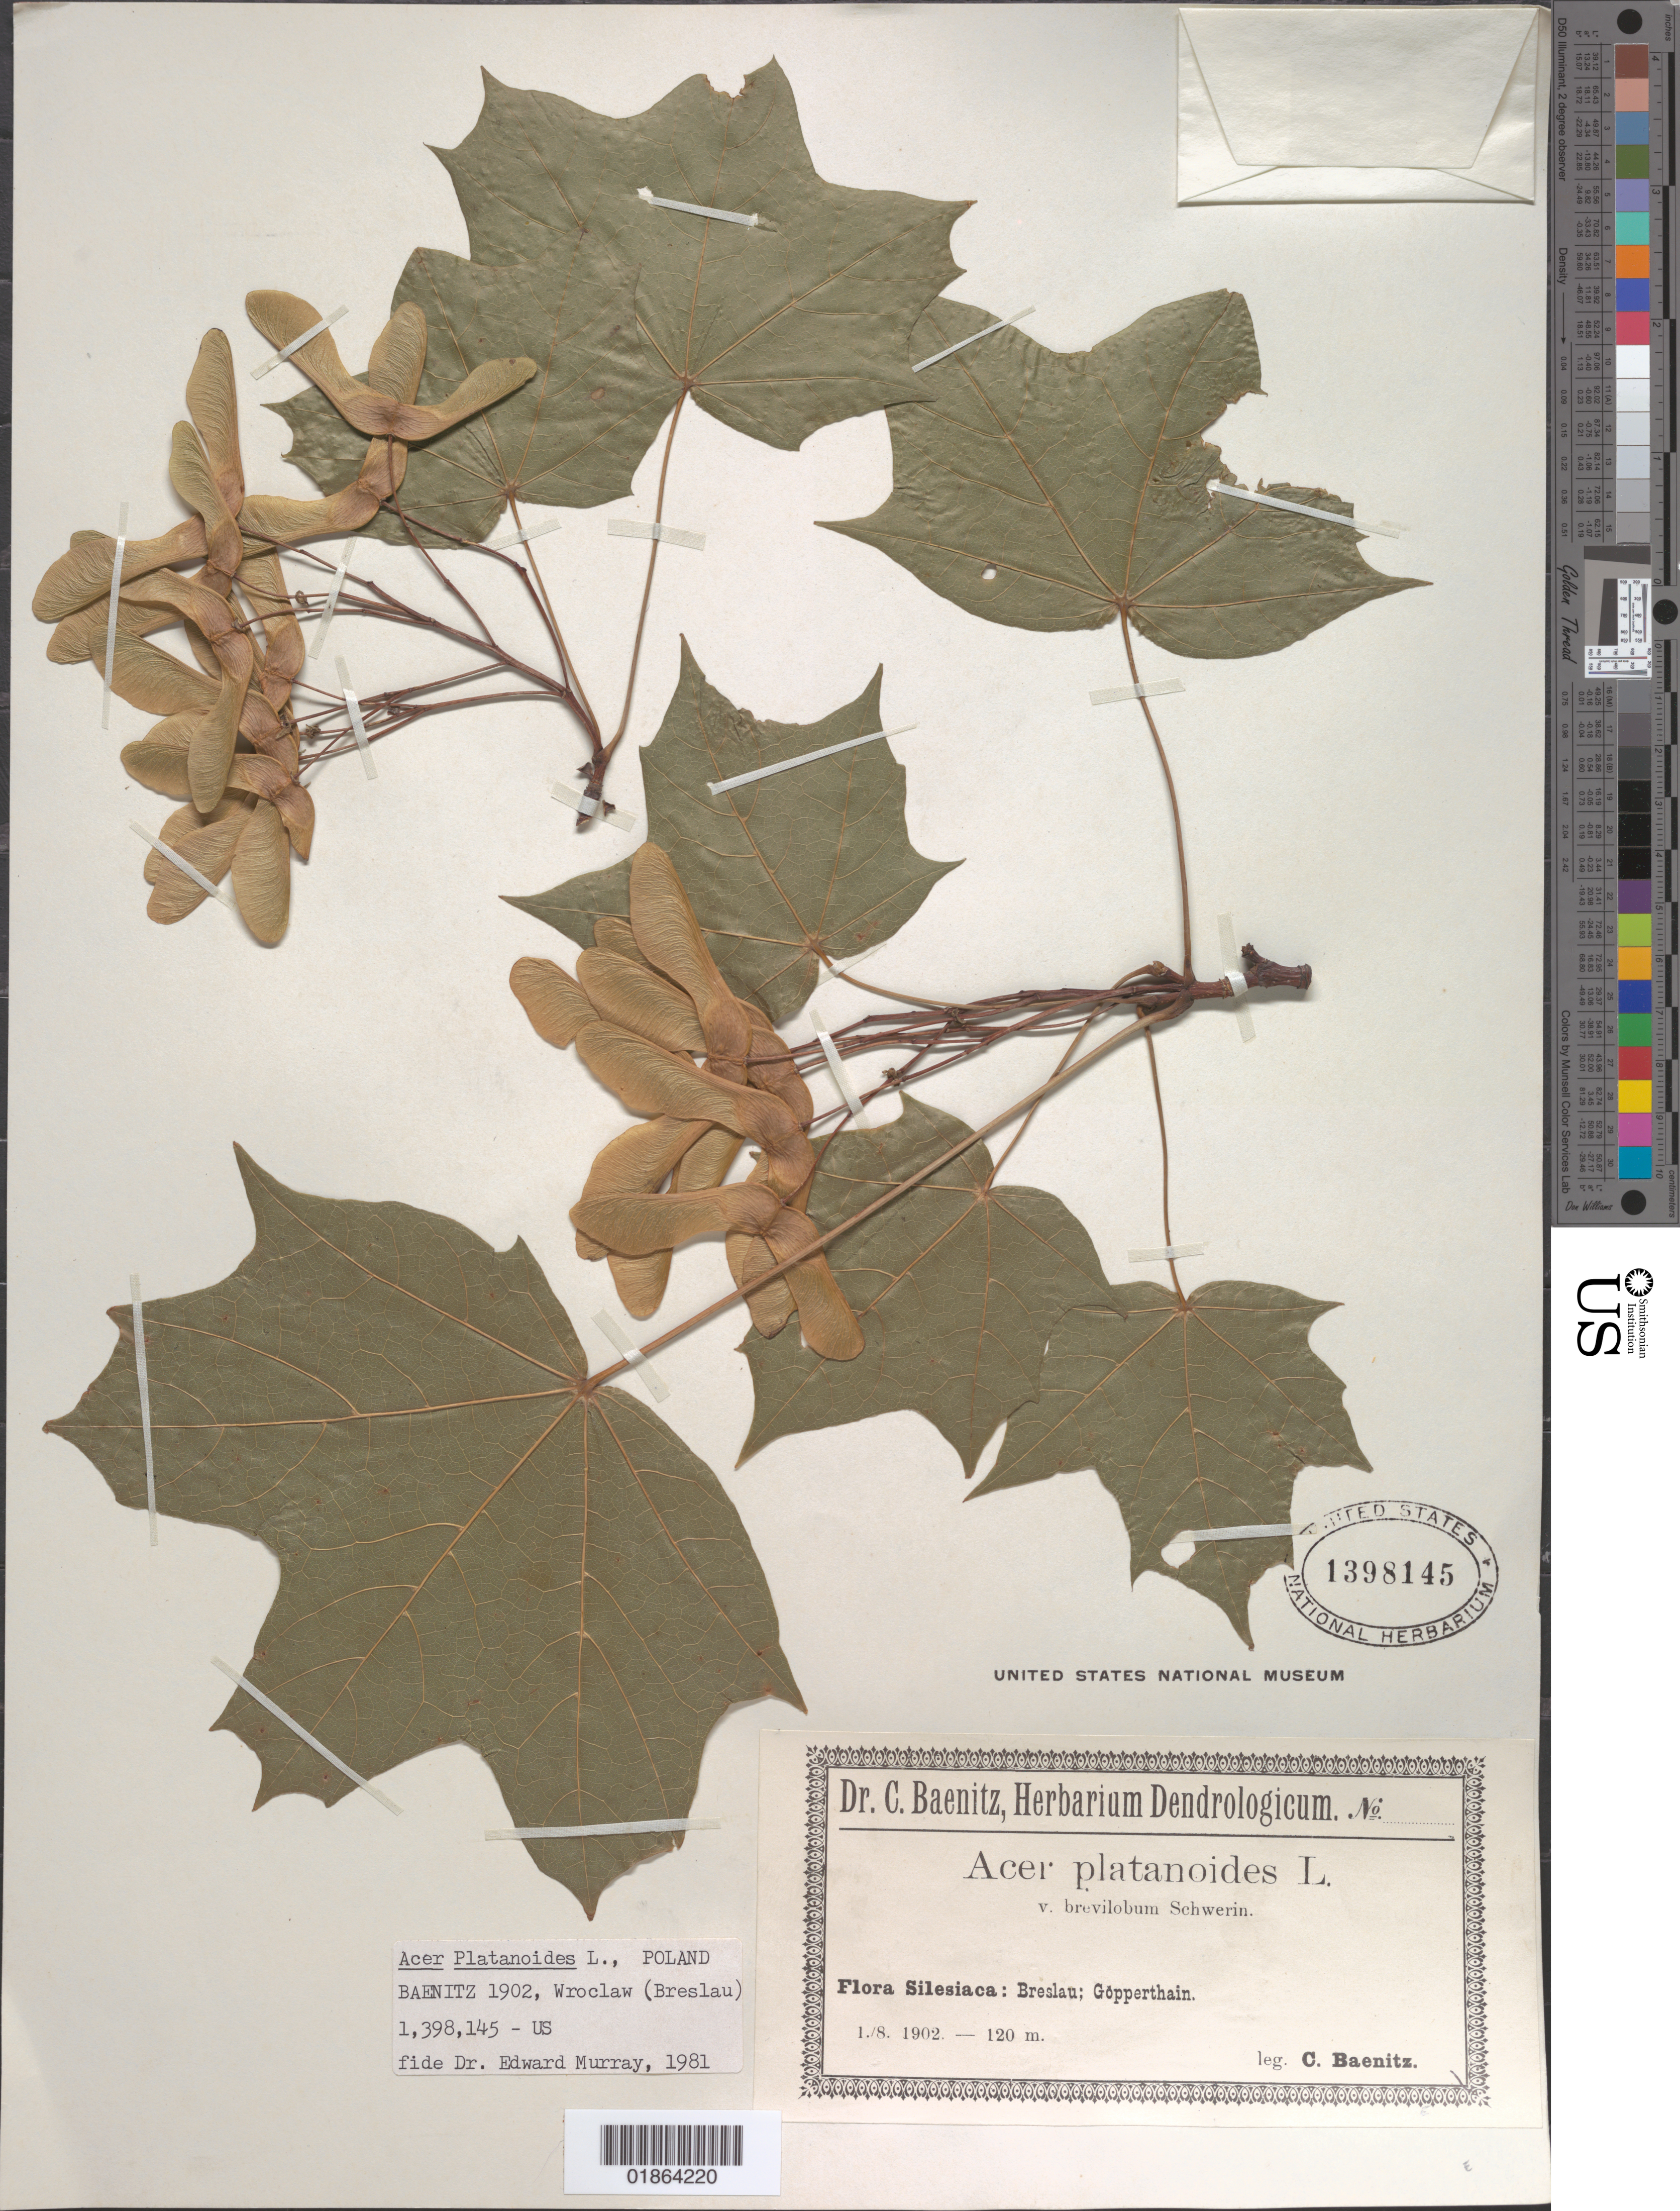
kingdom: Plantae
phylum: Tracheophyta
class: Magnoliopsida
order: Sapindales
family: Sapindaceae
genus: Acer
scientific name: Acer platanoides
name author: L.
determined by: Murray, Edward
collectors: C. G. Baenitz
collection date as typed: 1/8 1902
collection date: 1902-08-01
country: Poland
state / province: Dolnoslaskie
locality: Breslau [Wroclaw]; Gopperthain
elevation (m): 120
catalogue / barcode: US 1398145